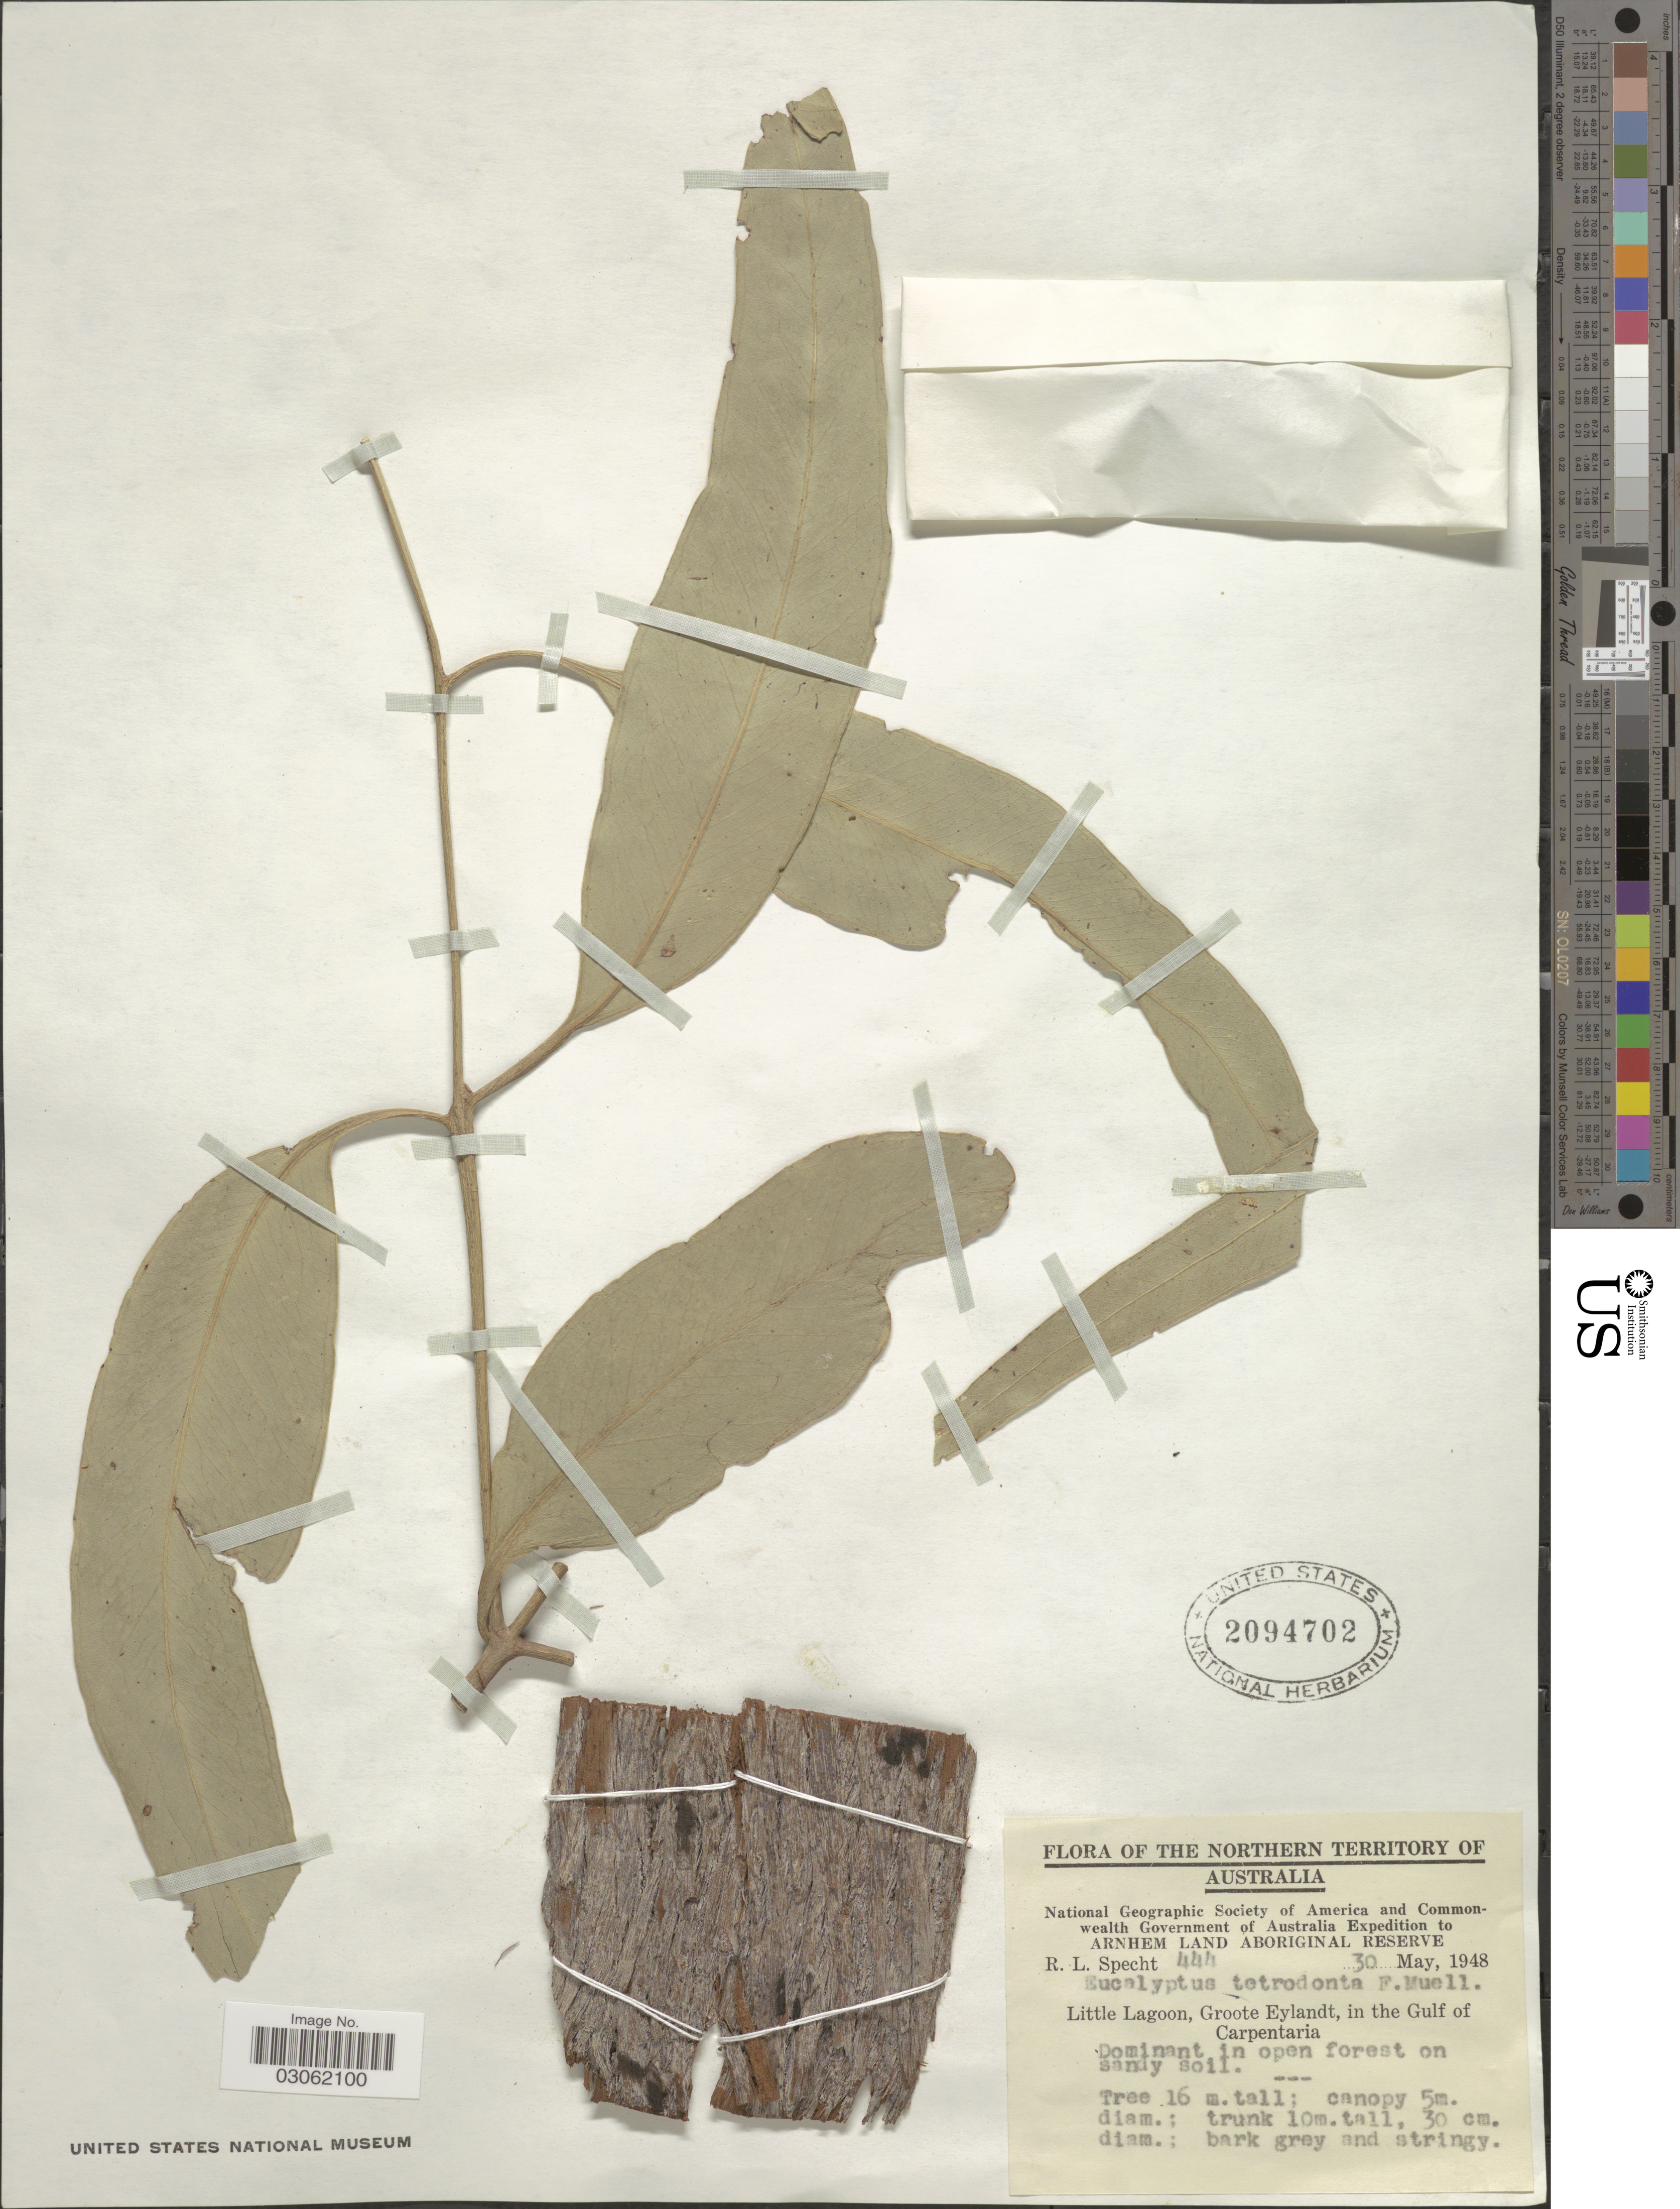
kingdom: Plantae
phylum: Tracheophyta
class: Magnoliopsida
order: Myrtales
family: Myrtaceae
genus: Eucalyptus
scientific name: Eucalyptus tetrodonta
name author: F. Muell.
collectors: R. L. Specht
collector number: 444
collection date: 1948-05-30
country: Australia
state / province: Northern Territory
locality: Arnhem Land Aboriginal Reserve. Little Lagoon, Groote Eylandt, in the Gulf of Carpentaria.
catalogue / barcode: US 2094702